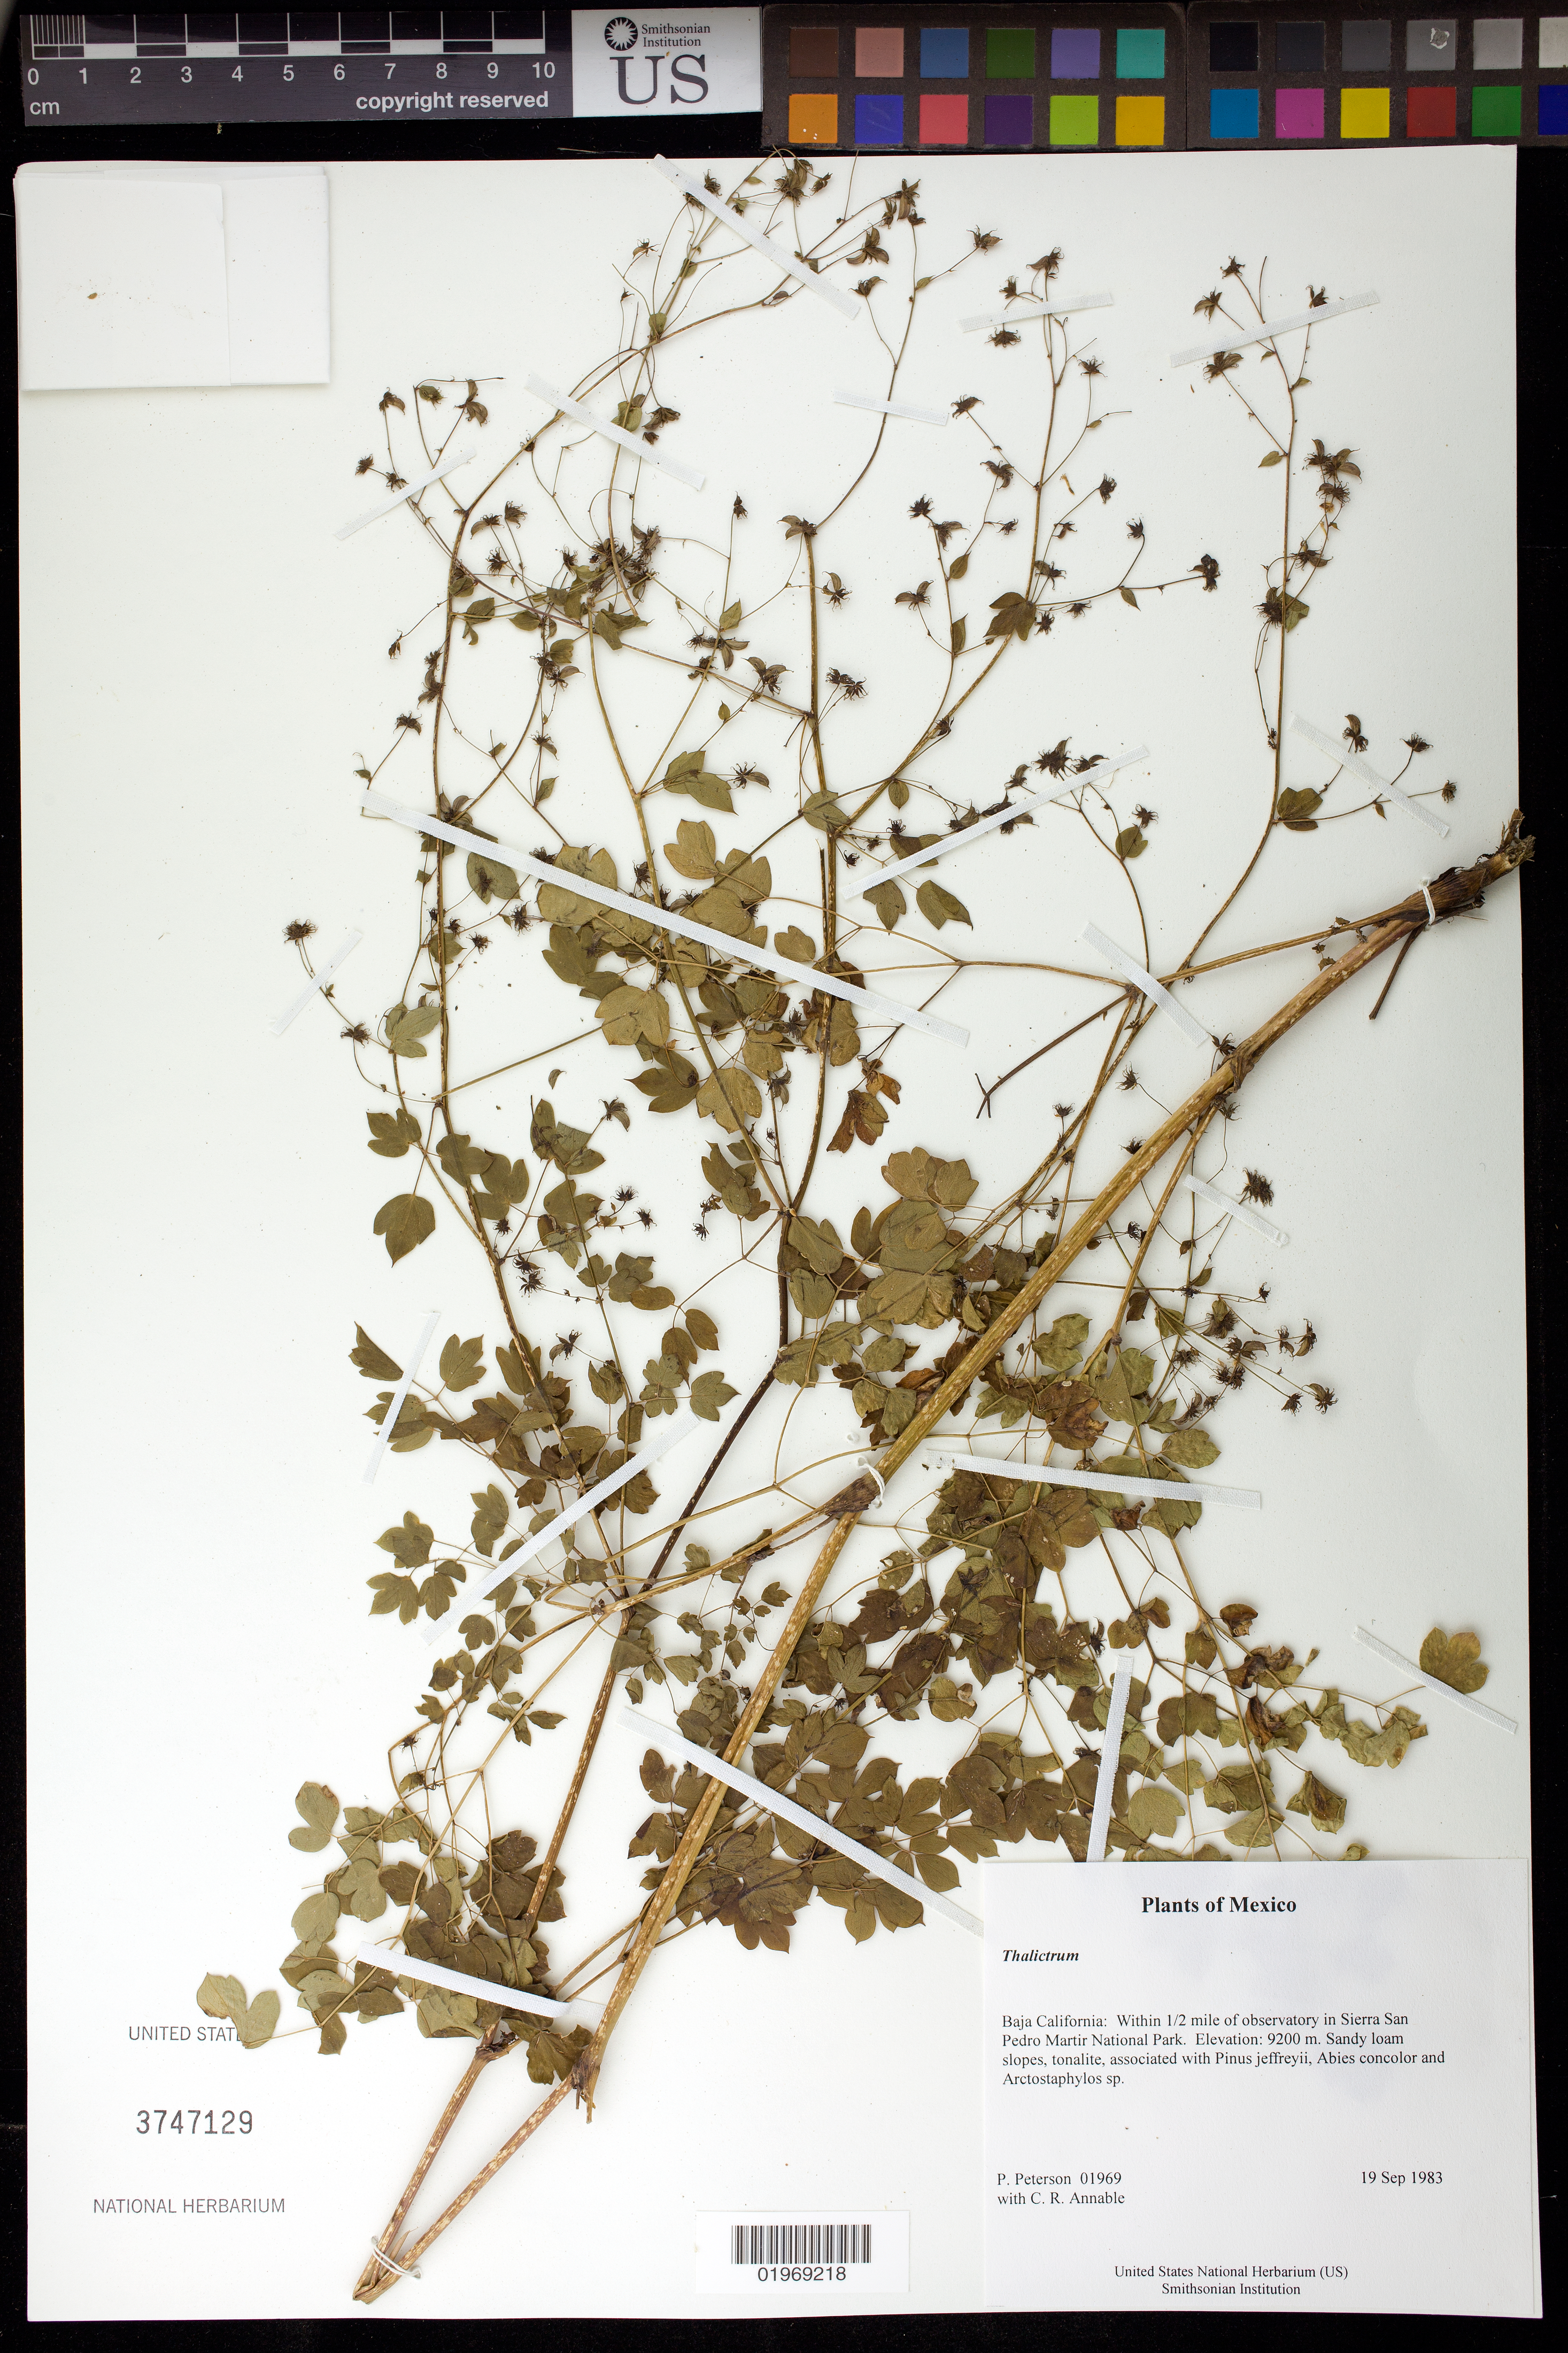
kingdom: Plantae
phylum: Tracheophyta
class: Magnoliopsida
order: Ranunculales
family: Ranunculaceae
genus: Thalictrum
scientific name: Thalictrum sp.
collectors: P. M. Peterson & C. R. Annable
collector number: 01969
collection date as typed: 19 Sep 1983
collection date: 1983-09-19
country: Mexico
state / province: Baja California Norte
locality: Within 1/2 mile of observatory in Sierra San Pedro Martir National Park.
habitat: Sandy loam slopes, tonalite, associated with Pinus jeffreyii, Abies concolor and Arctostaphylos sp.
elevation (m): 9200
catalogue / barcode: US 3747129